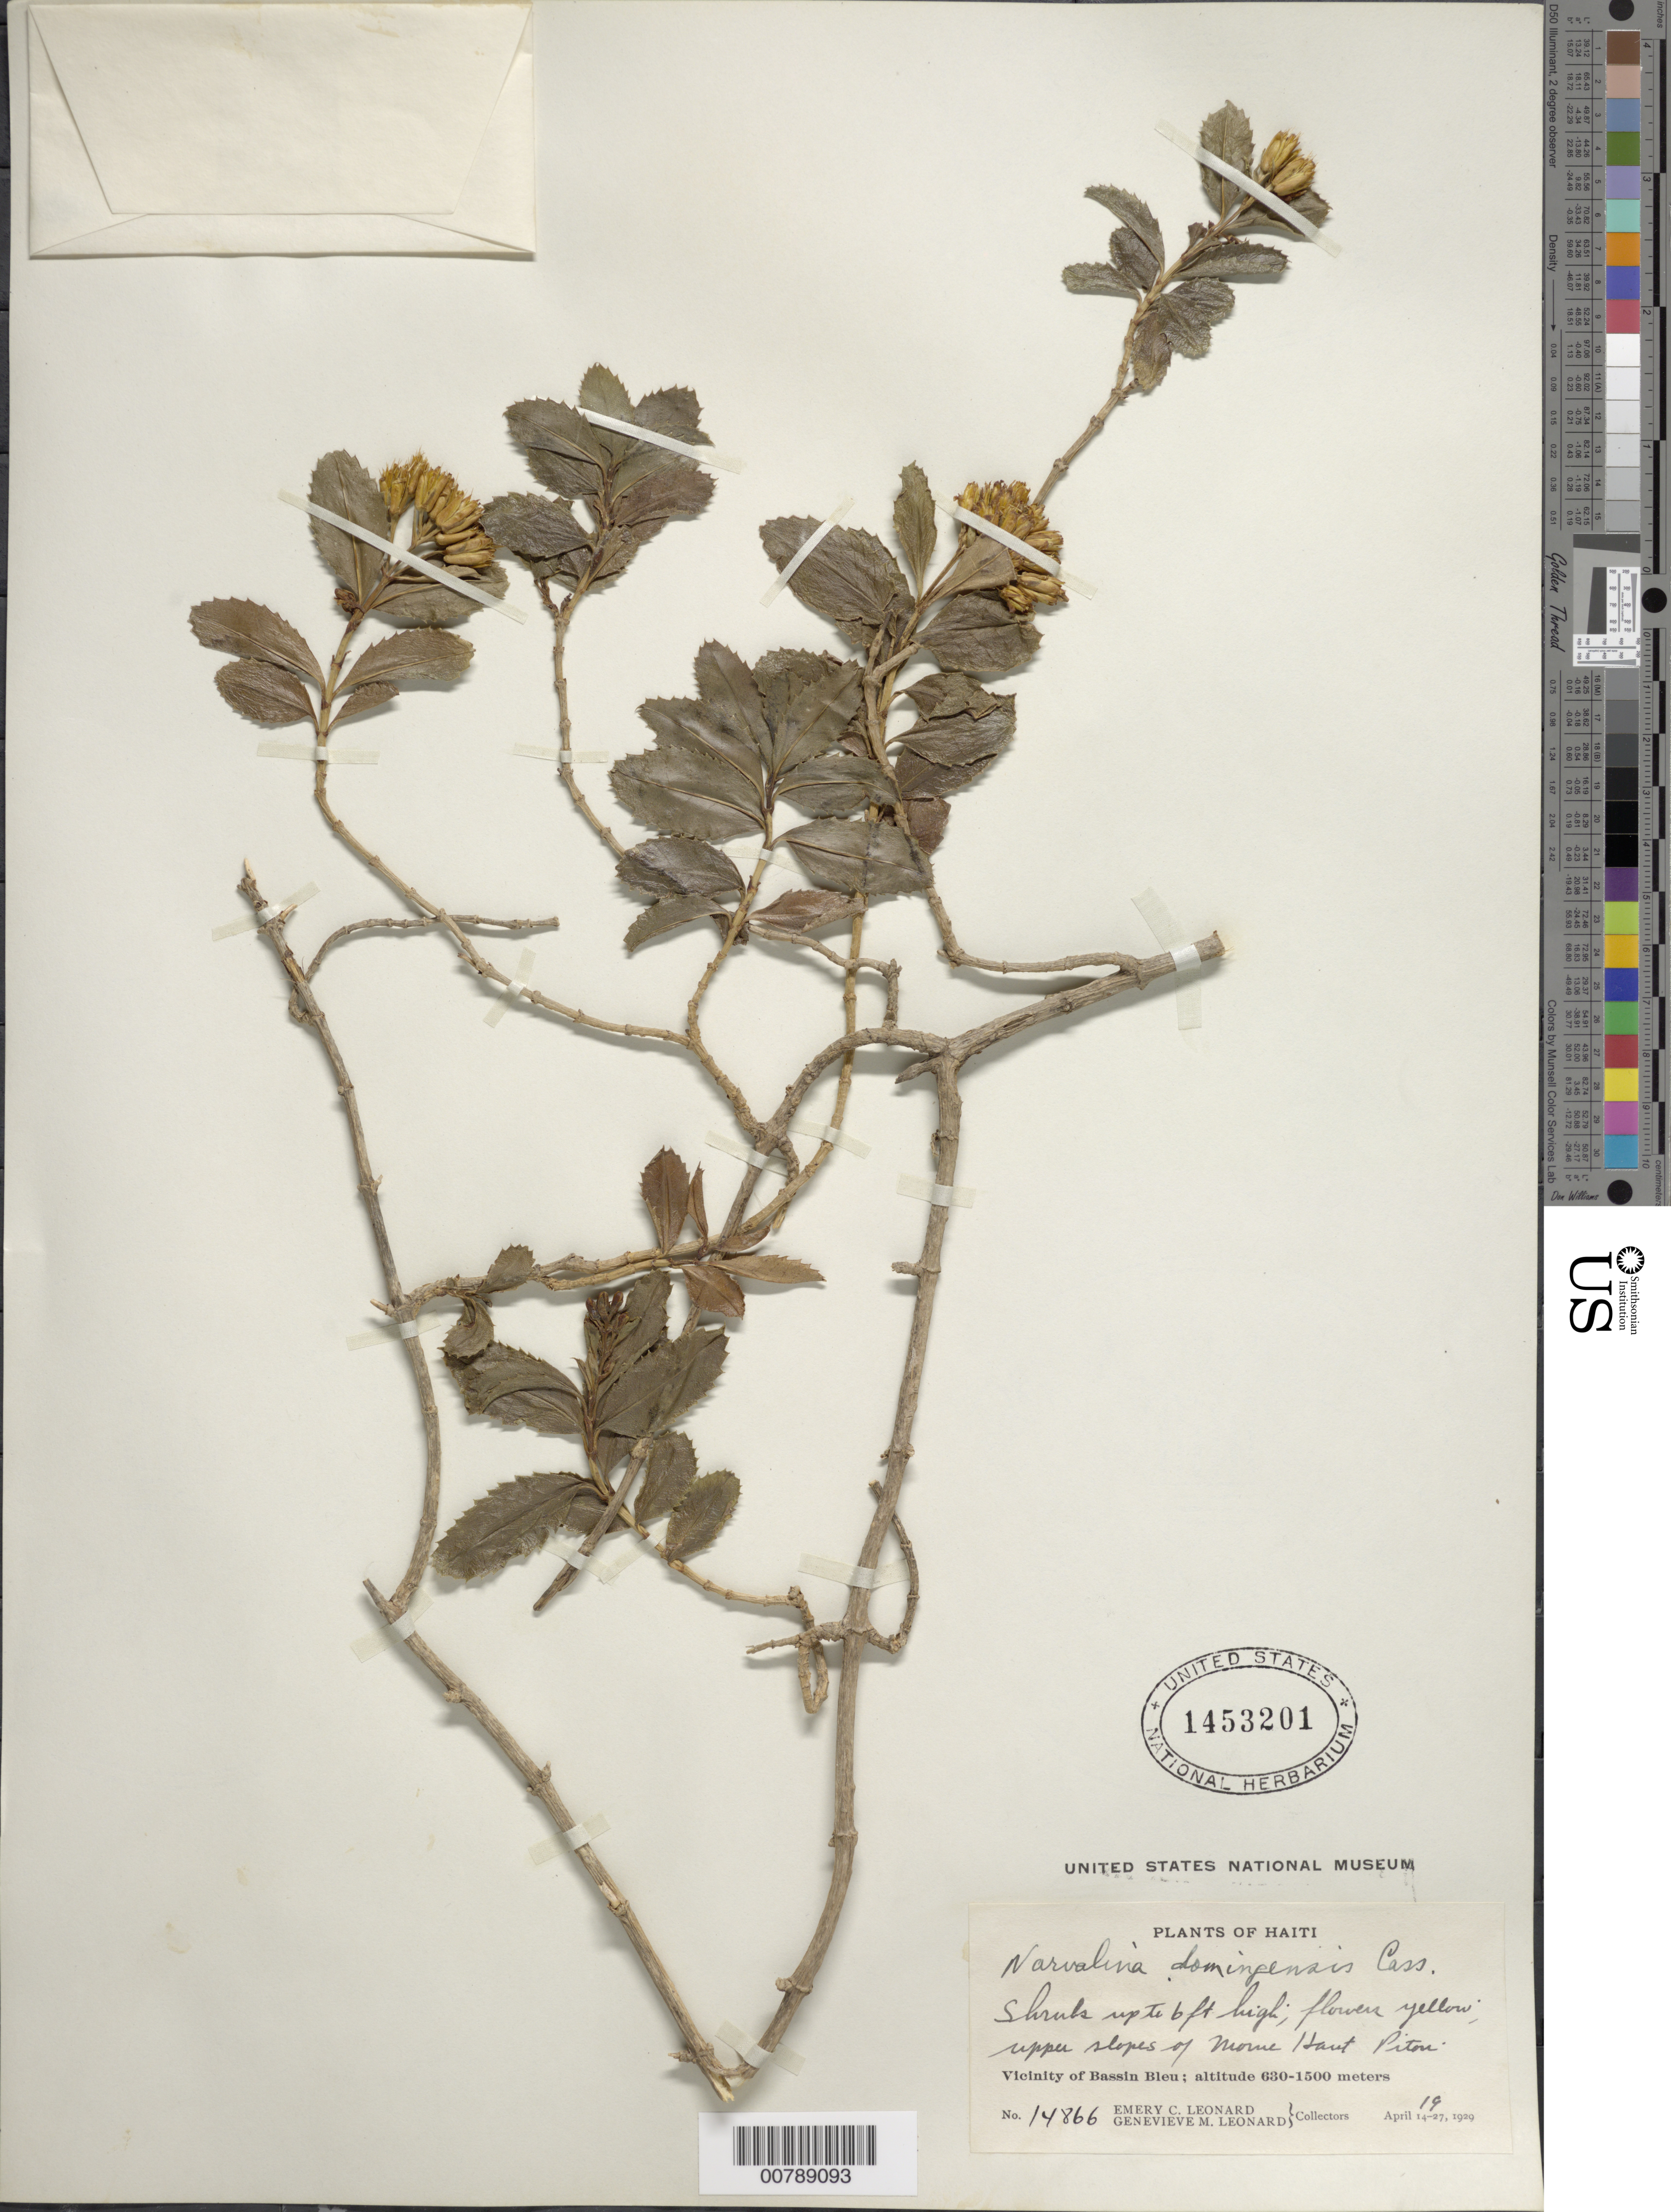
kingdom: Plantae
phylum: Tracheophyta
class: Magnoliopsida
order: Asterales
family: Asteraceae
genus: Narvalina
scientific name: Narvalina domingensis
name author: (Cass.) Less.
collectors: E. C. Leonard & G. M. Leonard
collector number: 14866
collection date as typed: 19 Apr 1929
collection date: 1929-04-19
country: Haiti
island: Hispaniola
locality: Vicinity of Bassin Bleu. Upper slopes of Morne Haut Piton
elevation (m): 630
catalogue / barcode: US 1453201